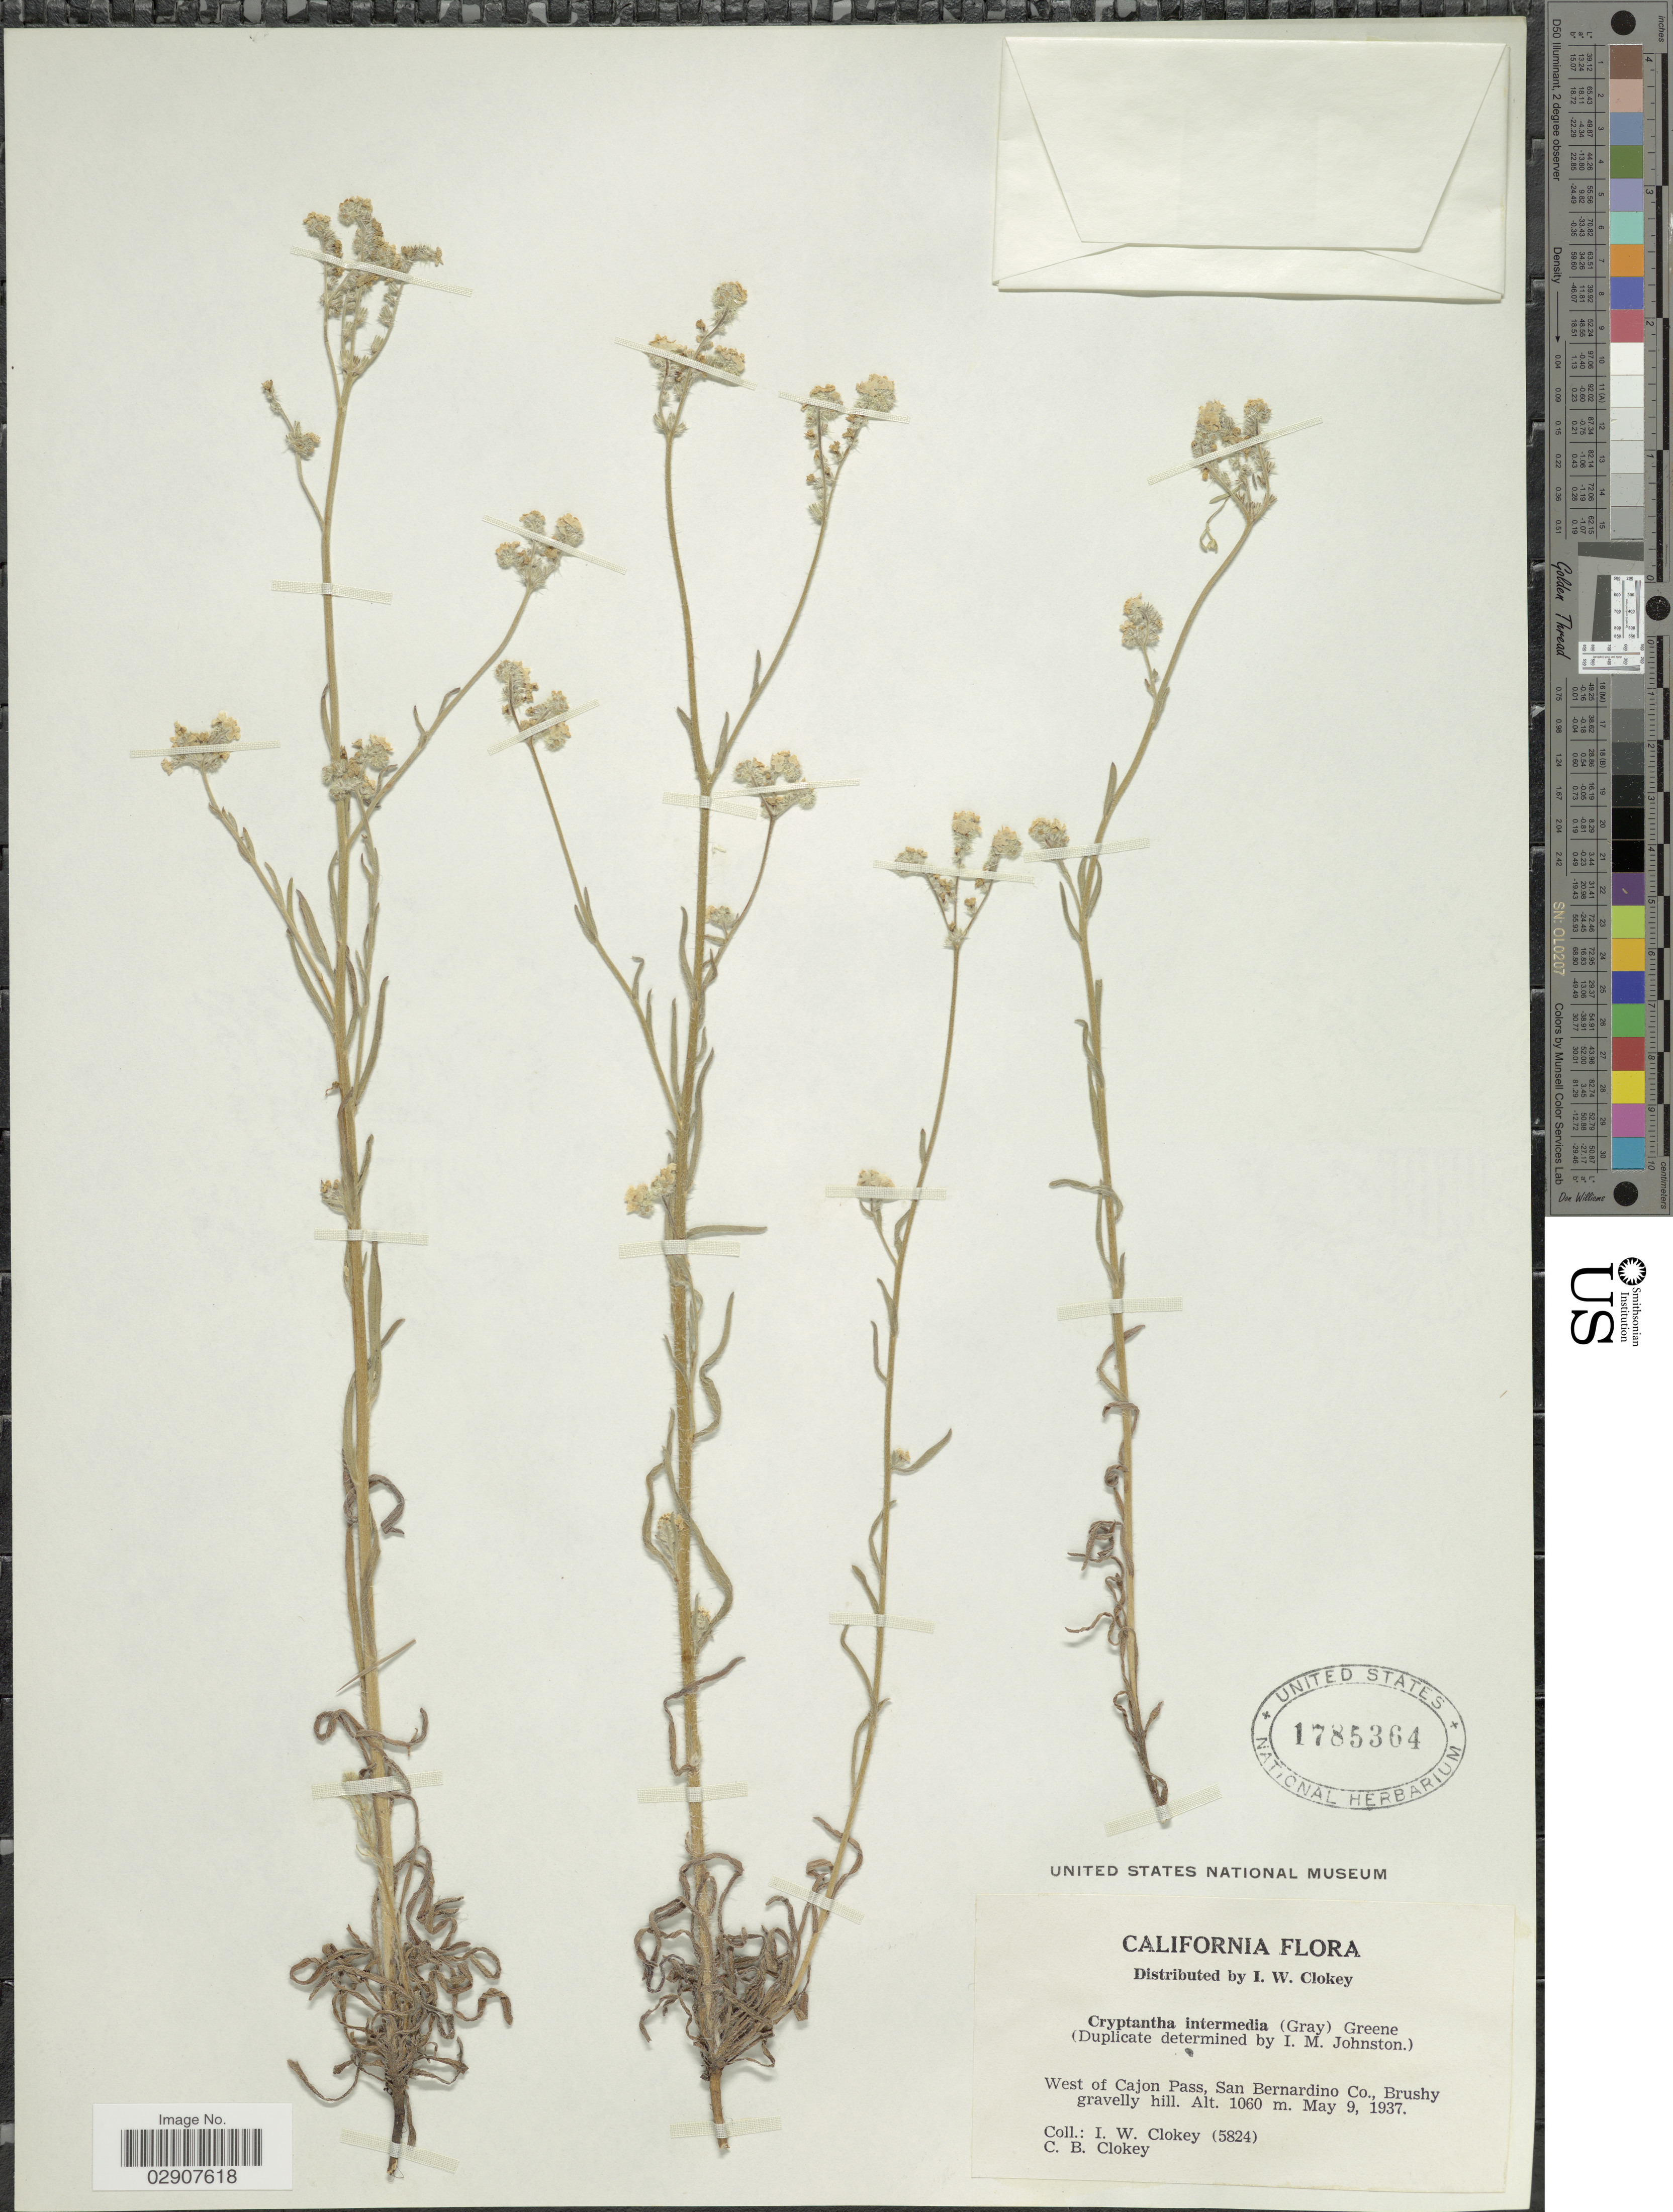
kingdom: Plantae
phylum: Tracheophyta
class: Magnoliopsida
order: Boraginales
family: Boraginaceae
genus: Cryptantha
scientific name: Cryptantha intermedia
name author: (A. Gray) Greene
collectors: I. W. Clokey & C. Clokey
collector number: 5824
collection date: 1937-05-09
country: United States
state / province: California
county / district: San Bernardino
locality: West of Cajon Pass, San Bernardino Co.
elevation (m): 1060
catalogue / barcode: US 1785364